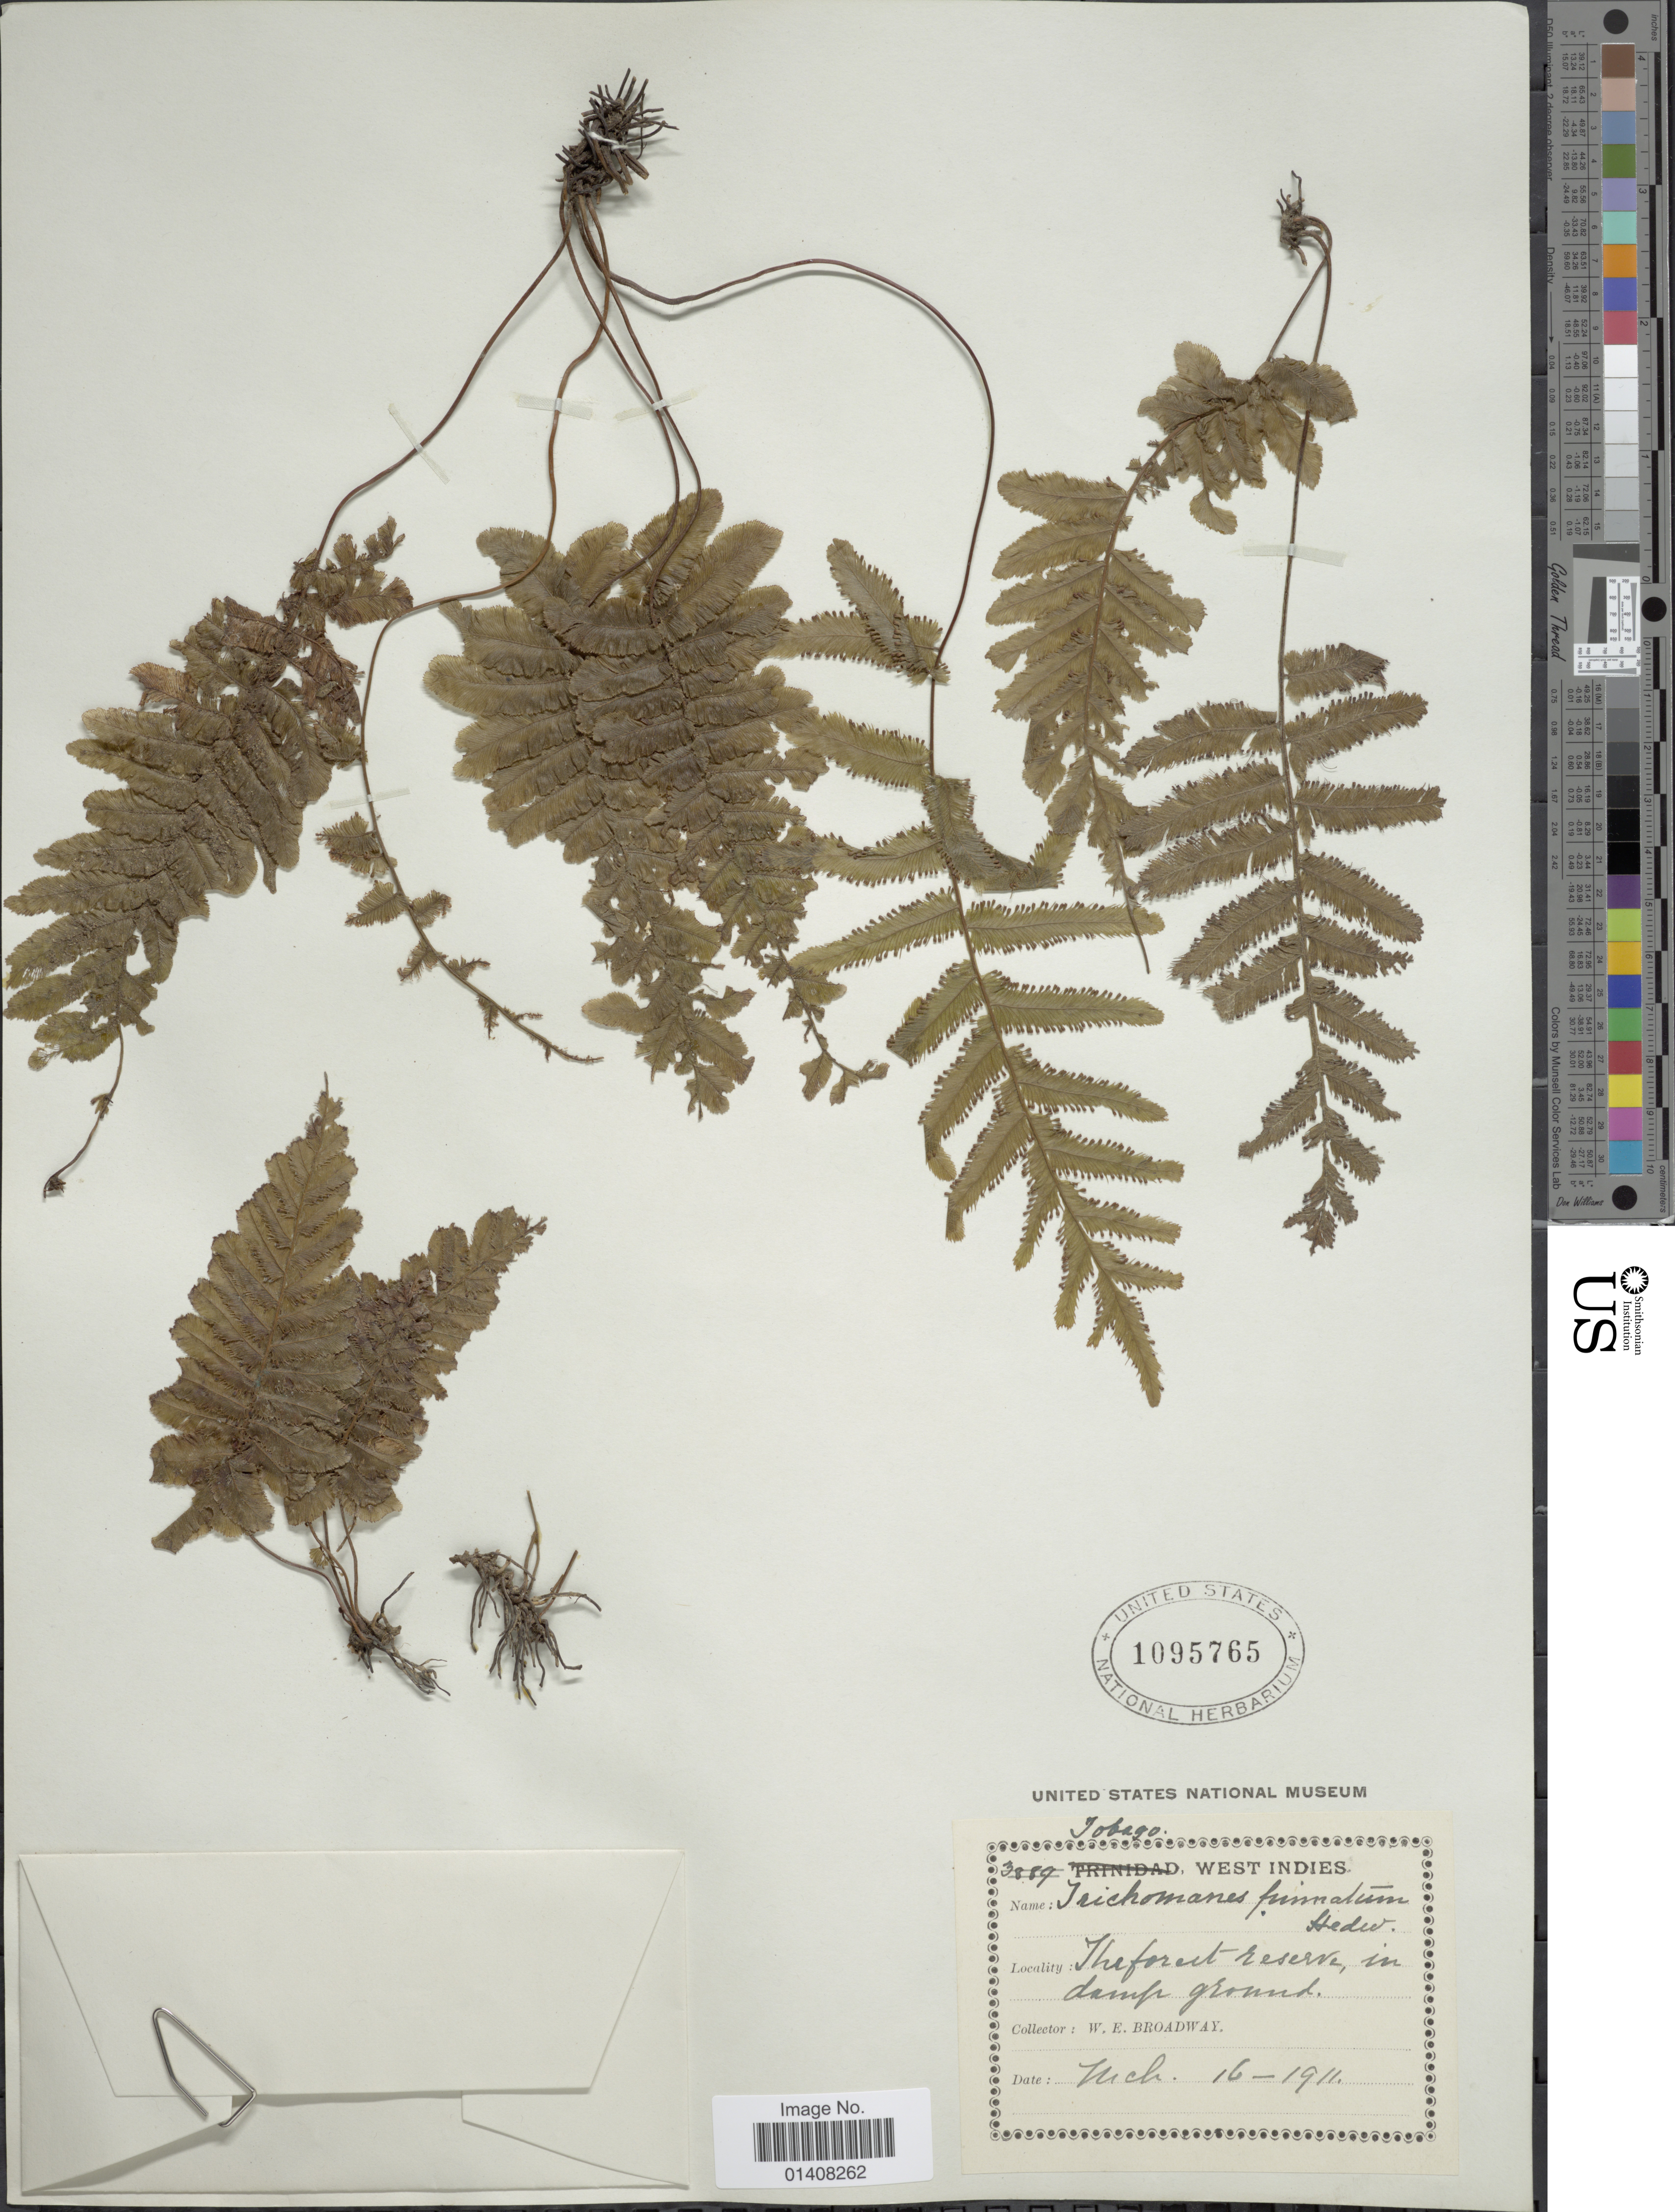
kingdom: Plantae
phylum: Tracheophyta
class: Polypodiopsida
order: Hymenophyllales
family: Hymenophyllaceae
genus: Trichomanes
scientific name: Trichomanes pinnatum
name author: Hedw.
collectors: W. E. Broadway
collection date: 1911-03-16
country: Trinidad and Tobago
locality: Tobago, West Indies, the forest reserve om damp ground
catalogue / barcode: US 1095765